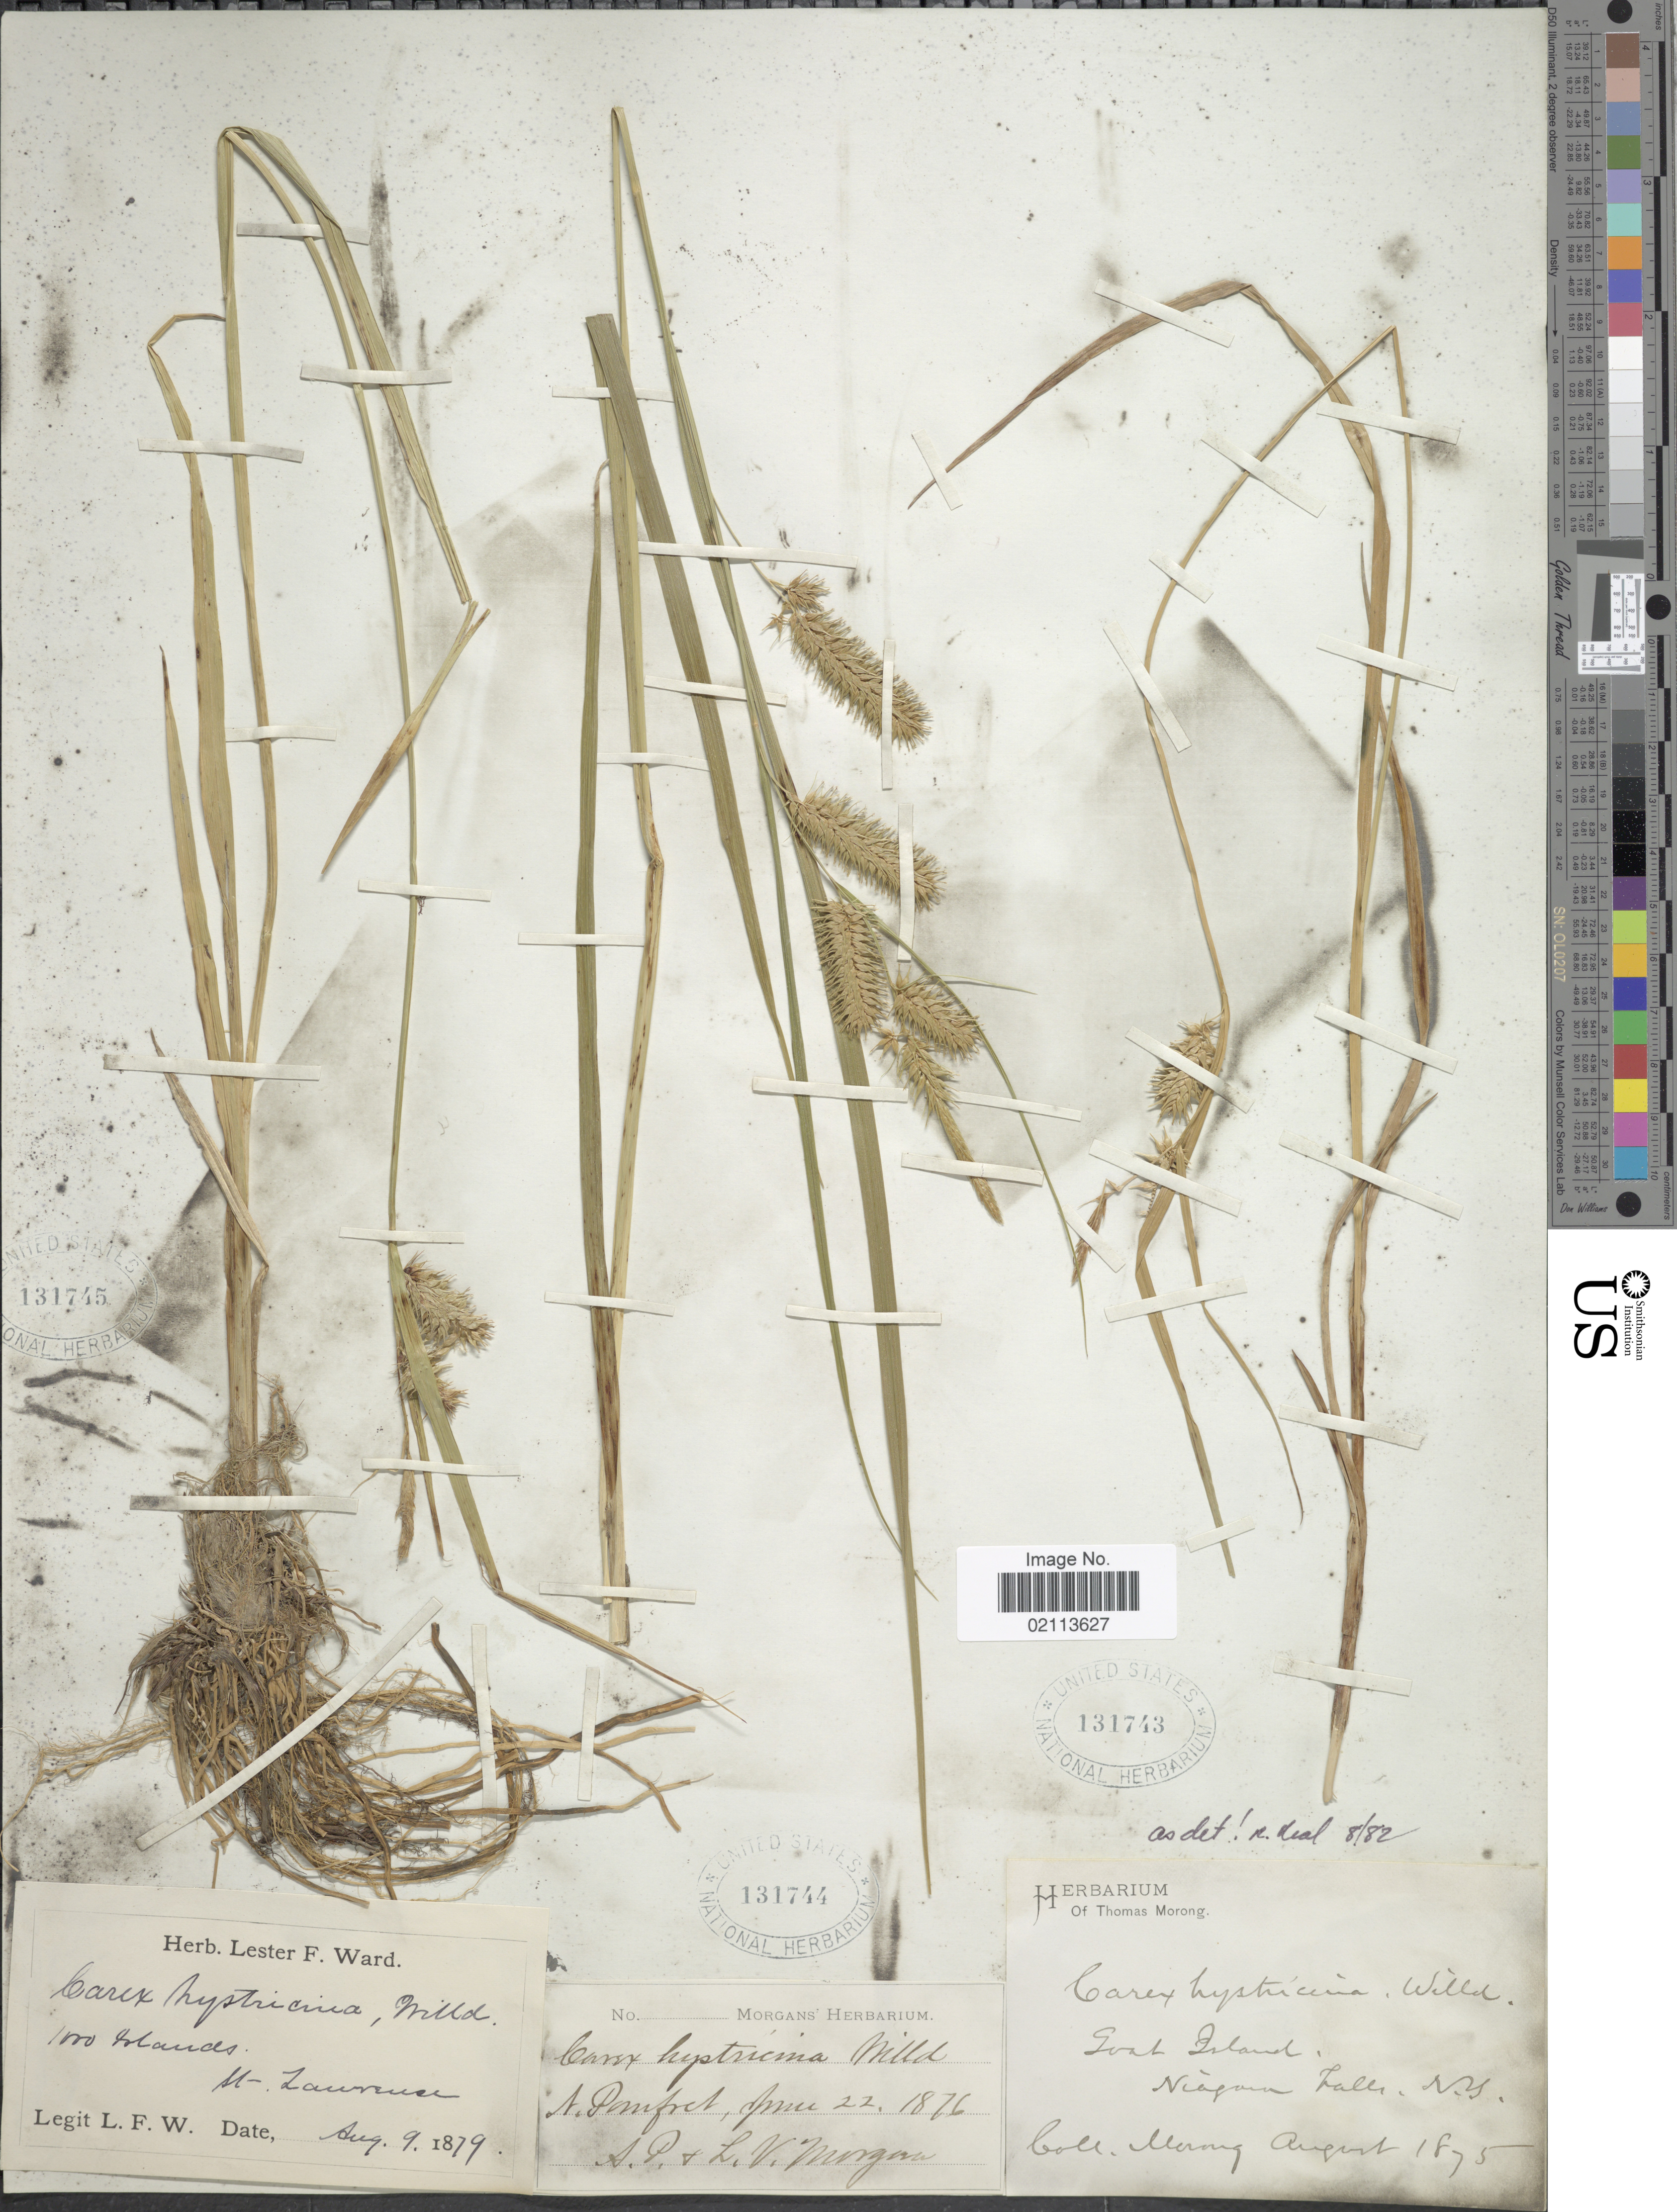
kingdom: Plantae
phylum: Tracheophyta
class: Liliopsida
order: Poales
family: Cyperaceae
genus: Carex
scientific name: Carex hystericina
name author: Muhl. ex Willd.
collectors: A. Morgan & L. Morgan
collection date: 1876-06-22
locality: A Pomfret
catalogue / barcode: US 131744-2